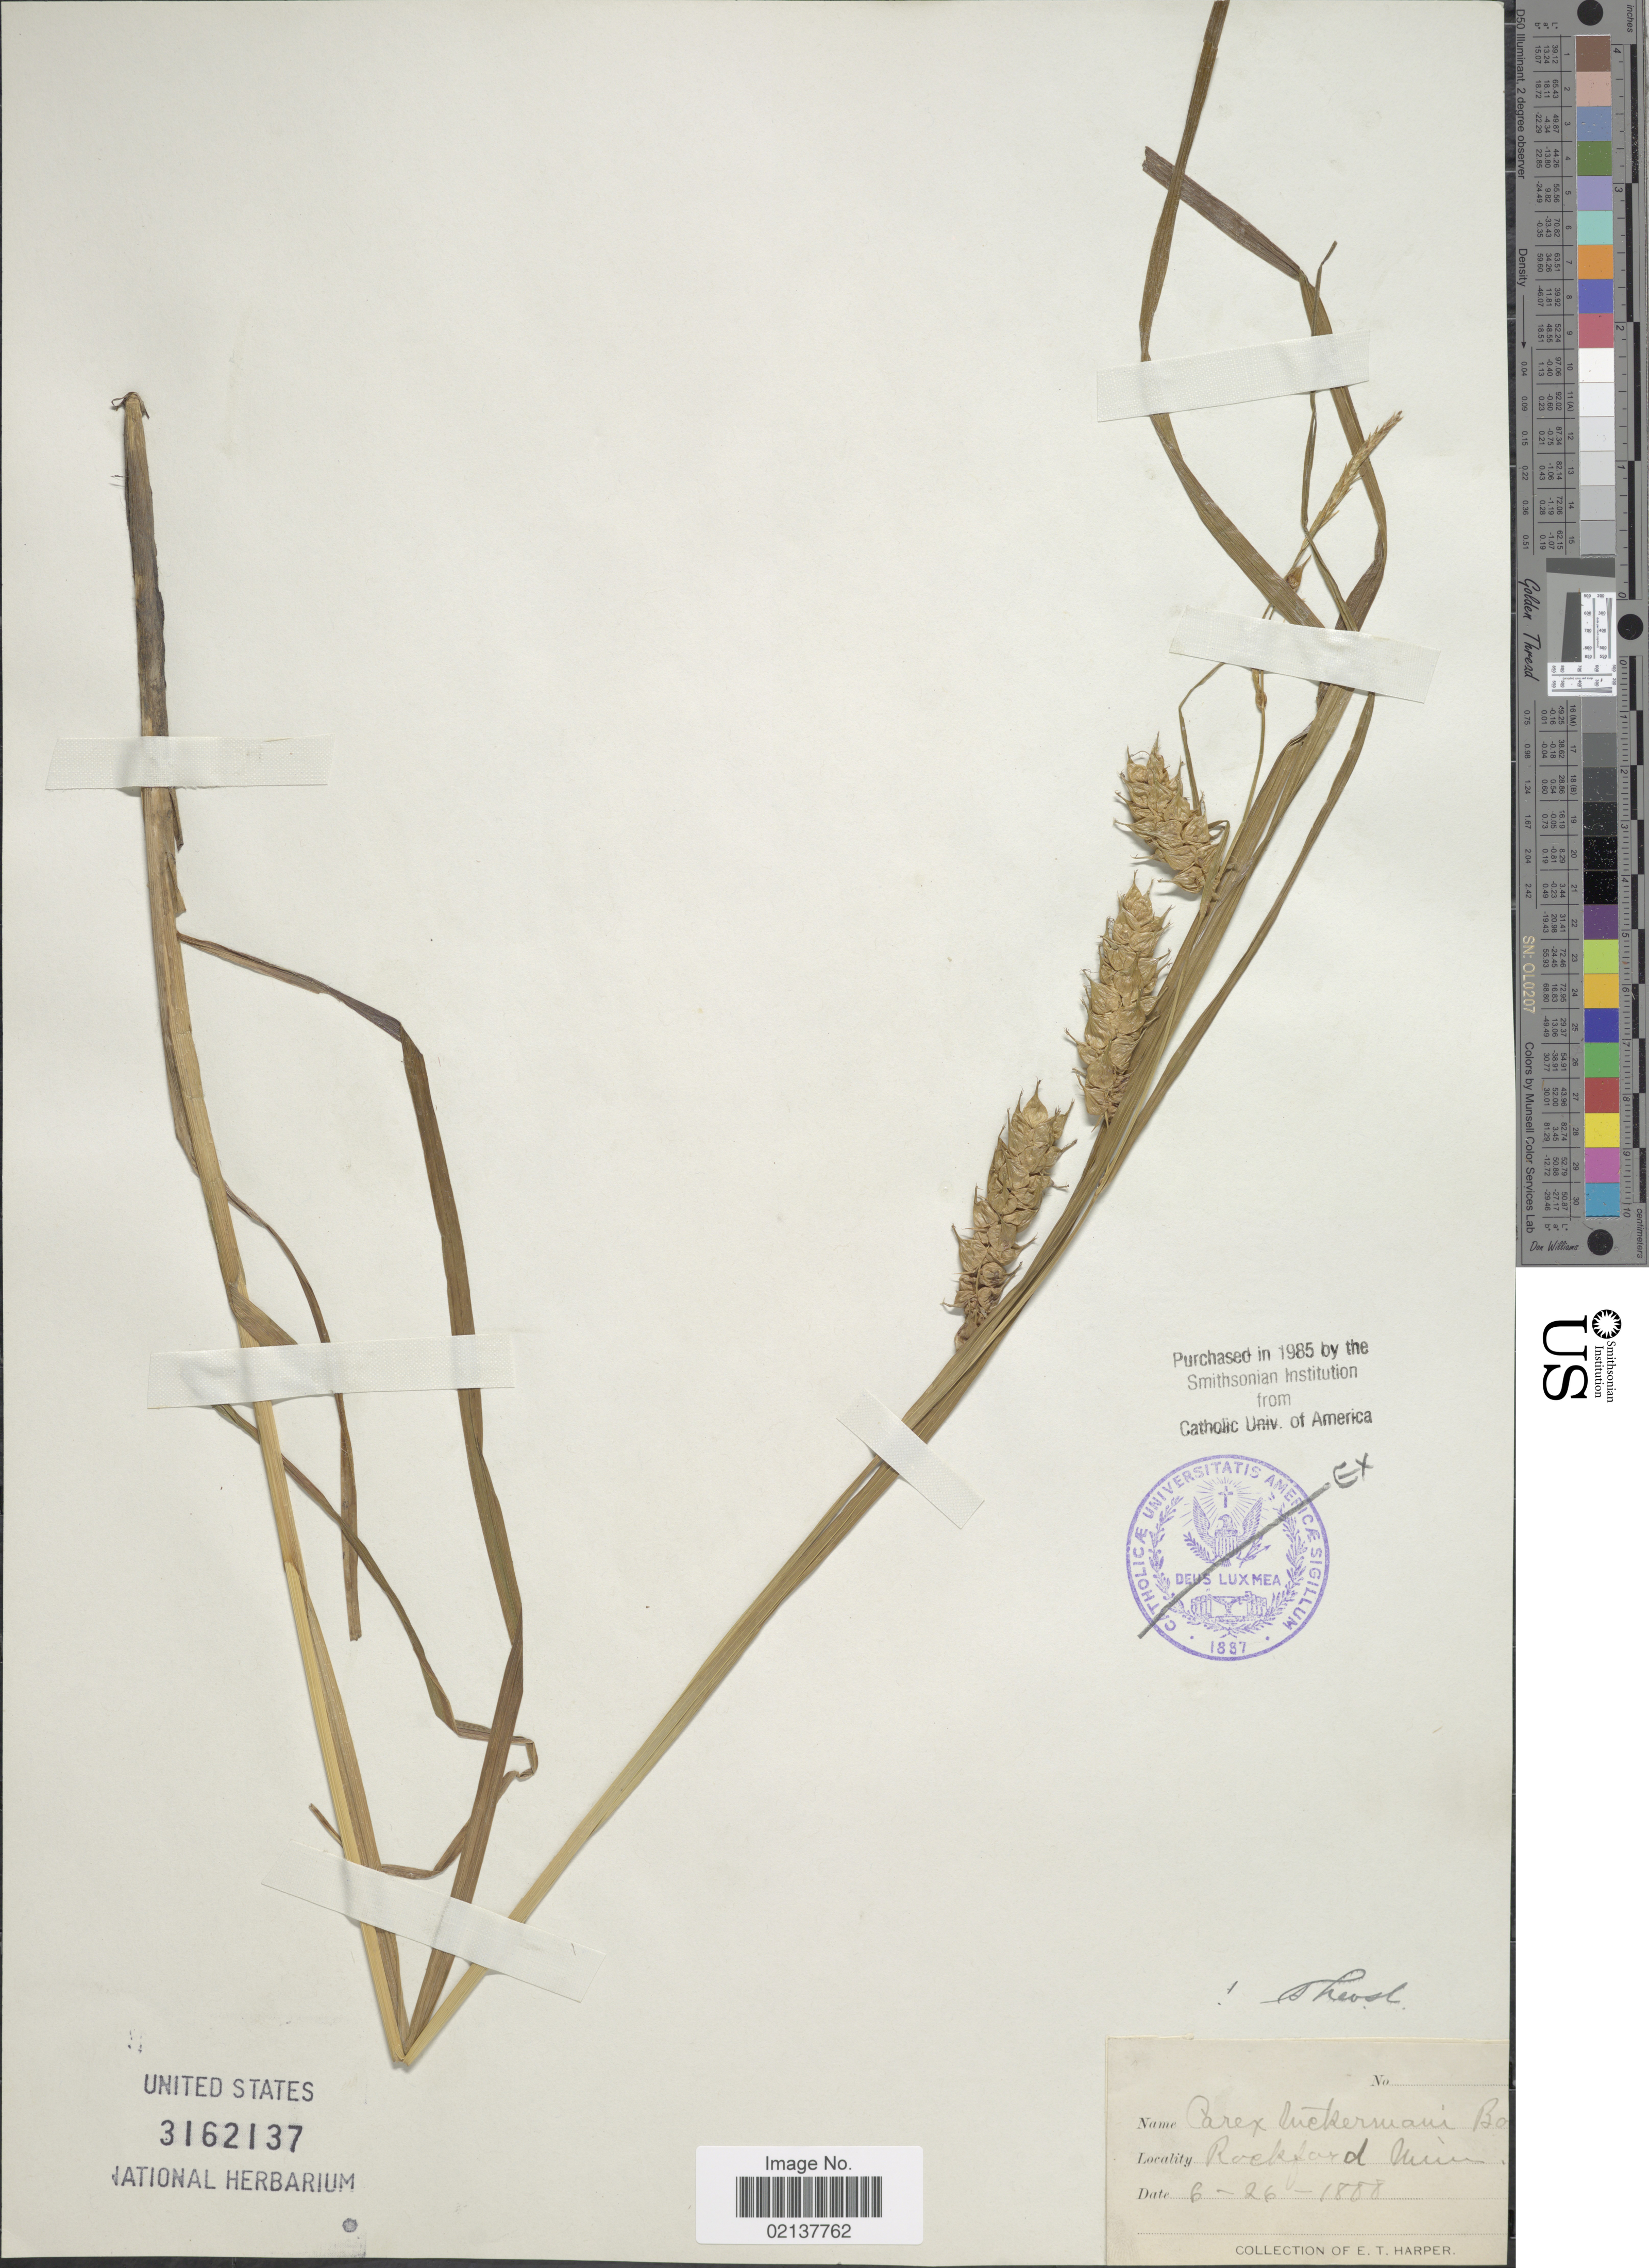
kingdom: Plantae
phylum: Tracheophyta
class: Liliopsida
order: Poales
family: Cyperaceae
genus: Carex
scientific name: Carex tuckermanii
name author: Boott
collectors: E. T. Harper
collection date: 1888-06-26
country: United States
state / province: Minnesota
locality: Rockford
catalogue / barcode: US 3162137